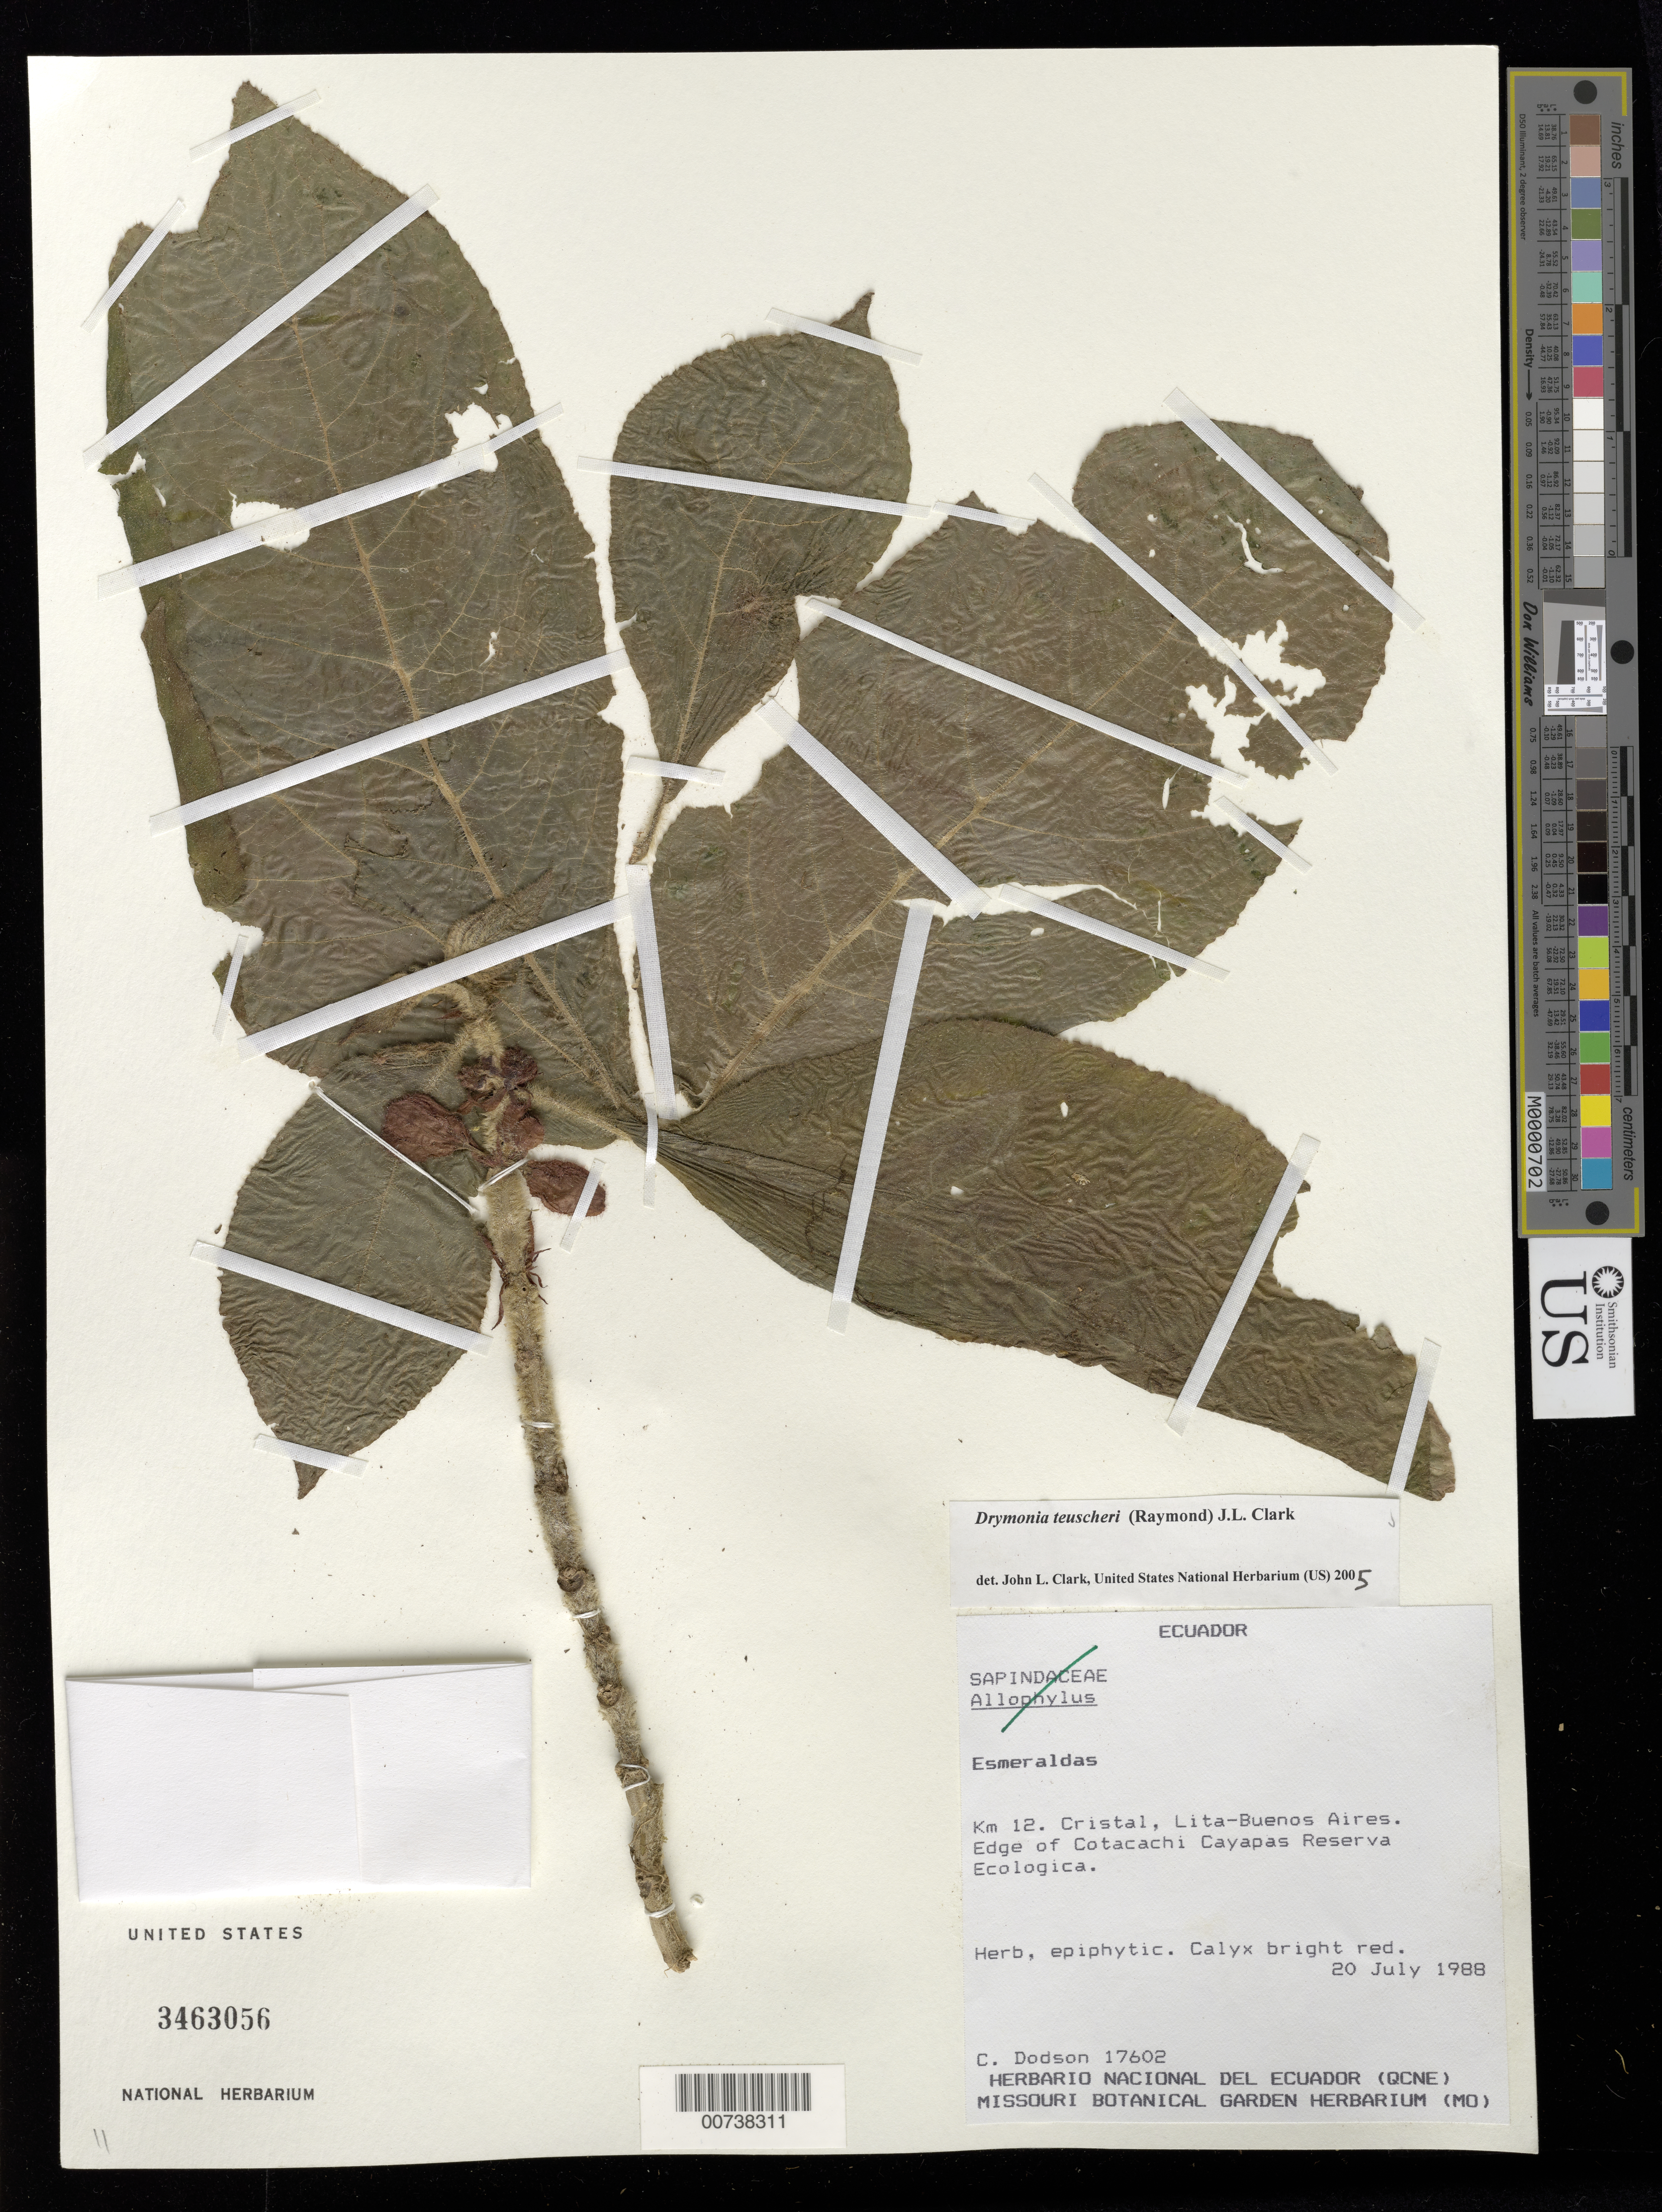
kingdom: Plantae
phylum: Tracheophyta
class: Magnoliopsida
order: Lamiales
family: Gesneriaceae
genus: Drymonia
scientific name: Drymonia teuscheri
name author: (Raymond) J.L. Clark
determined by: Clark, J. L., (SEL), The Marie Selby Botanical Garden (UNITED STATES)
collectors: C. H. Dodson & A. H. Gentry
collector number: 17602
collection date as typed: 20 Jul 1988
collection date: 1988-07-20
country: Ecuador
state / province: Esmeraldas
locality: Km 12. Cristal, Lita-Buenos Aires. Edge of Cotacachi Cayapas Reserva Ecologica.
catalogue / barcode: US 3463056